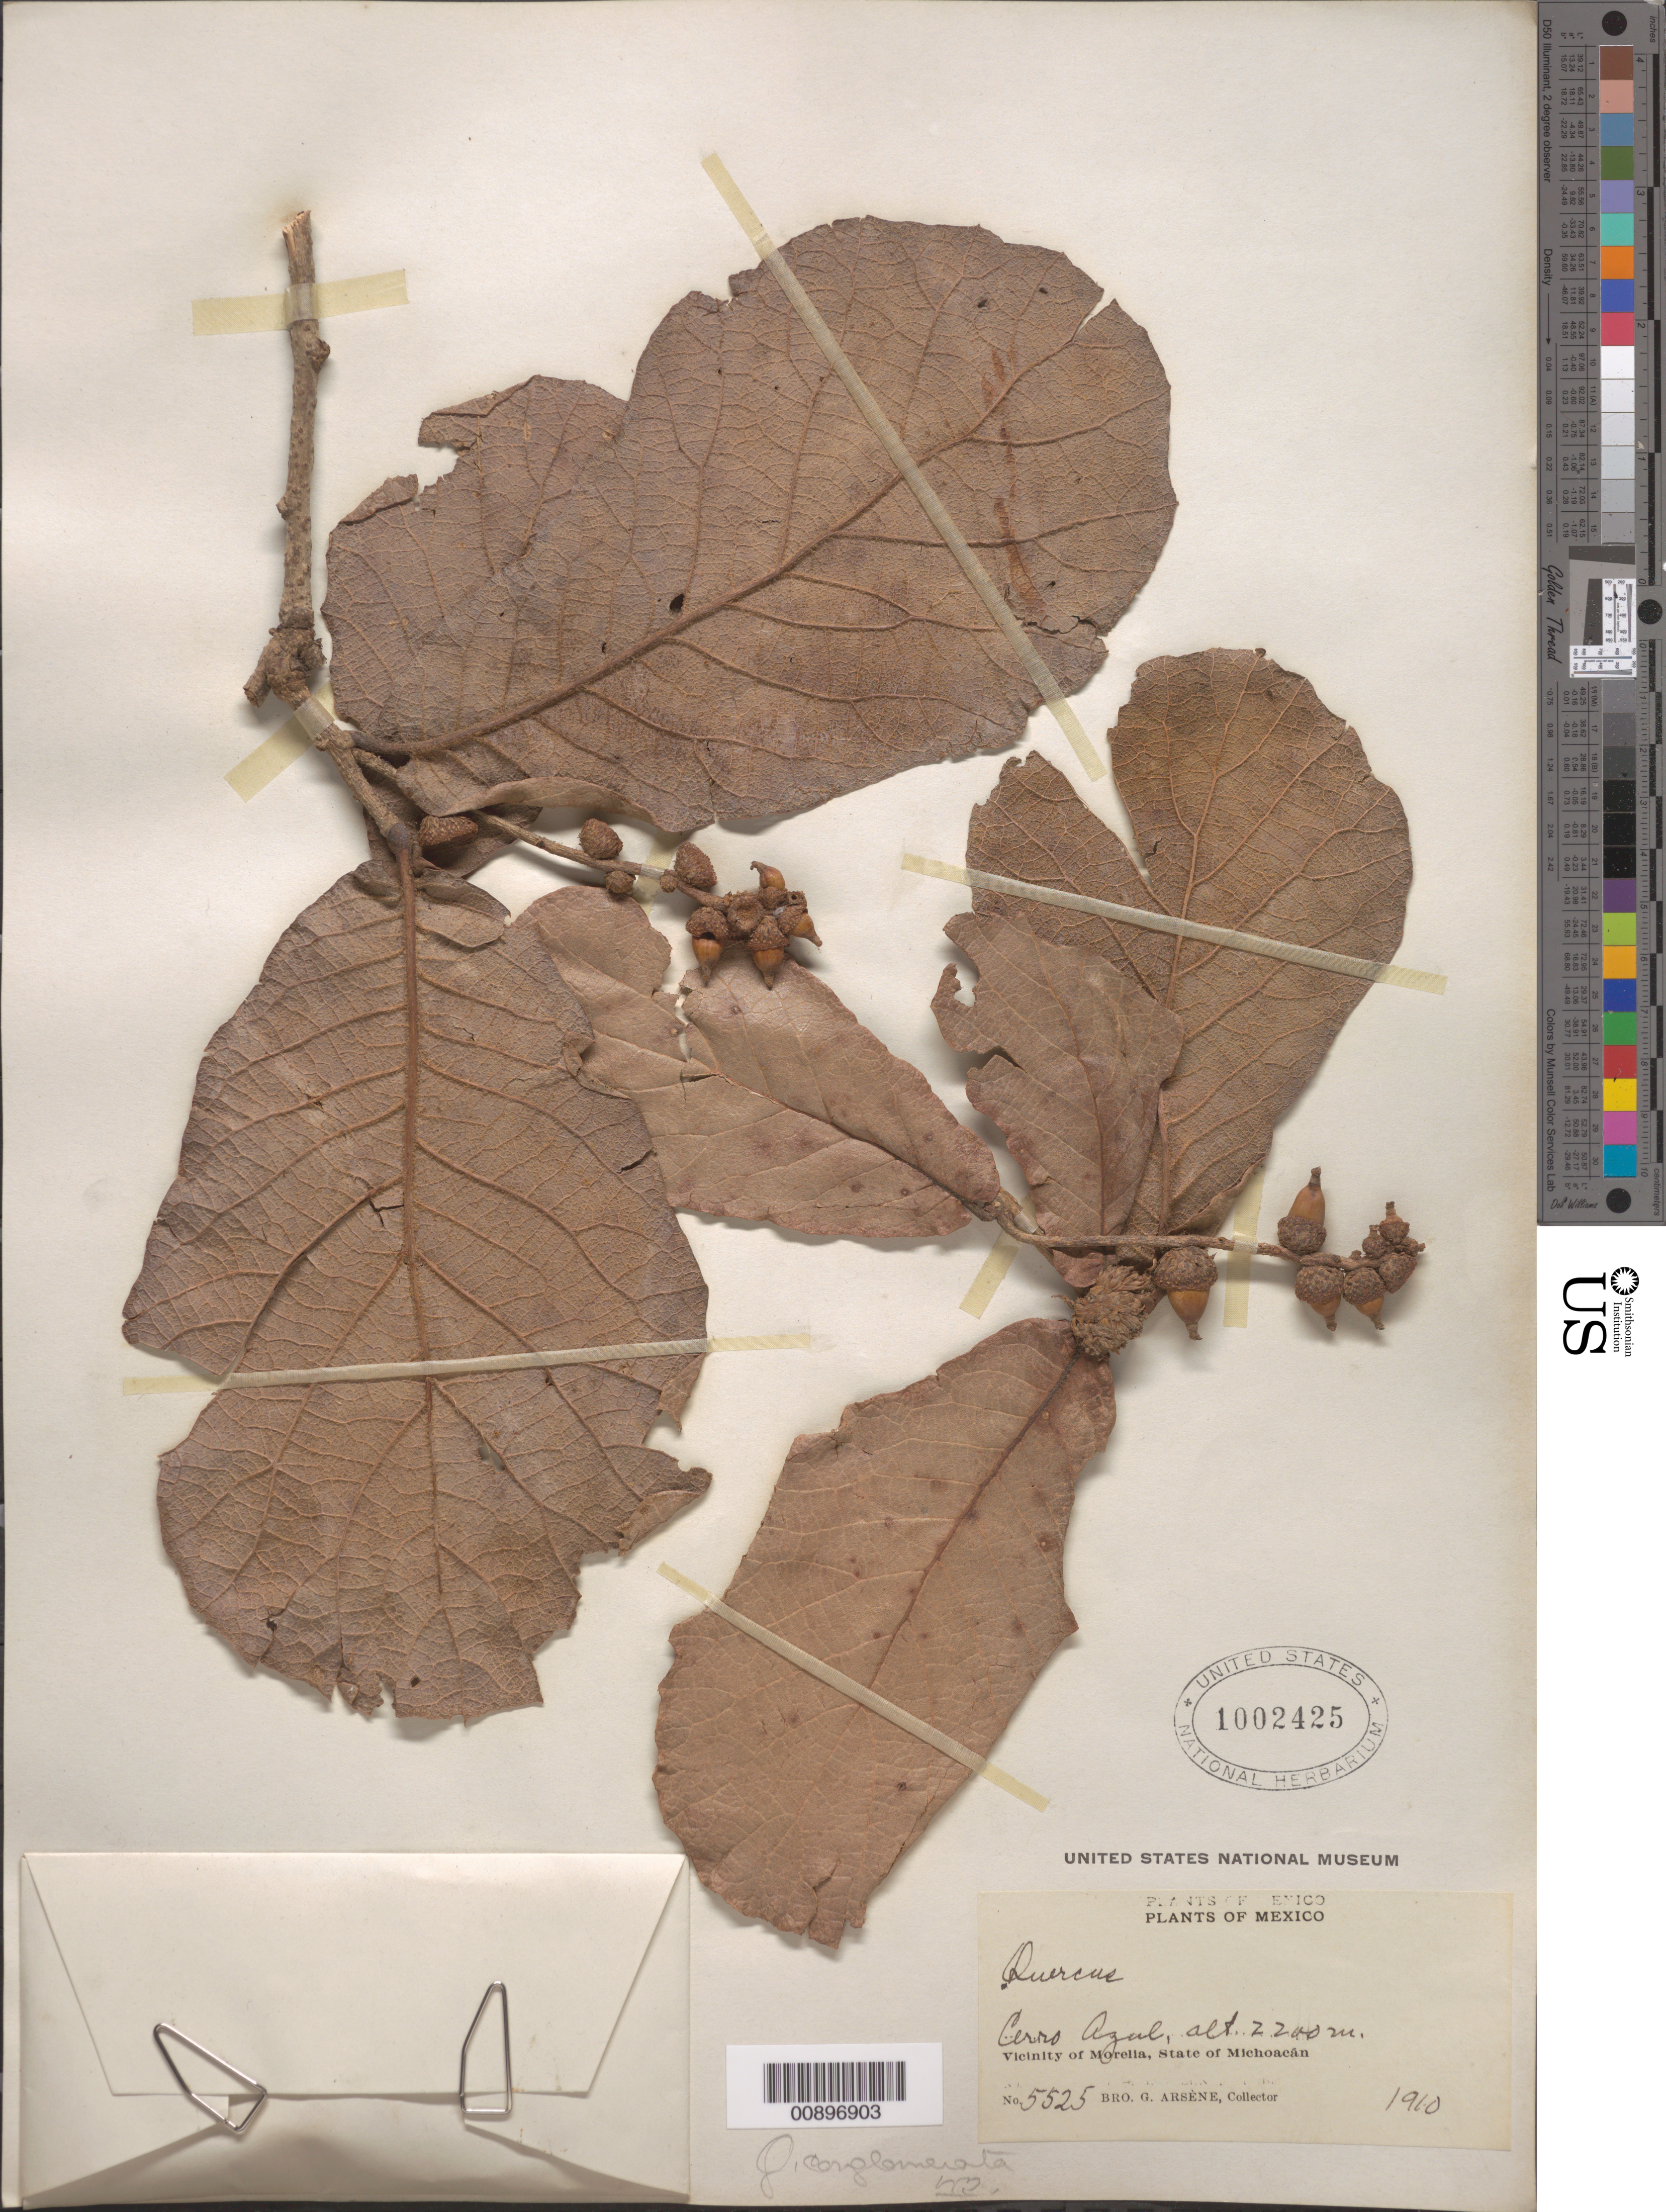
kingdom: Plantae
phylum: Tracheophyta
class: Magnoliopsida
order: Fagales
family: Fagaceae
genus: Quercus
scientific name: Quercus conglomerata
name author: Trel.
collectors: Bro. G. Arsène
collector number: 5525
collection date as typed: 1910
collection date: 1910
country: Mexico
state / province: Michoacán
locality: Vicinity of Morelia, Michoacán.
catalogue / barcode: US 1002425